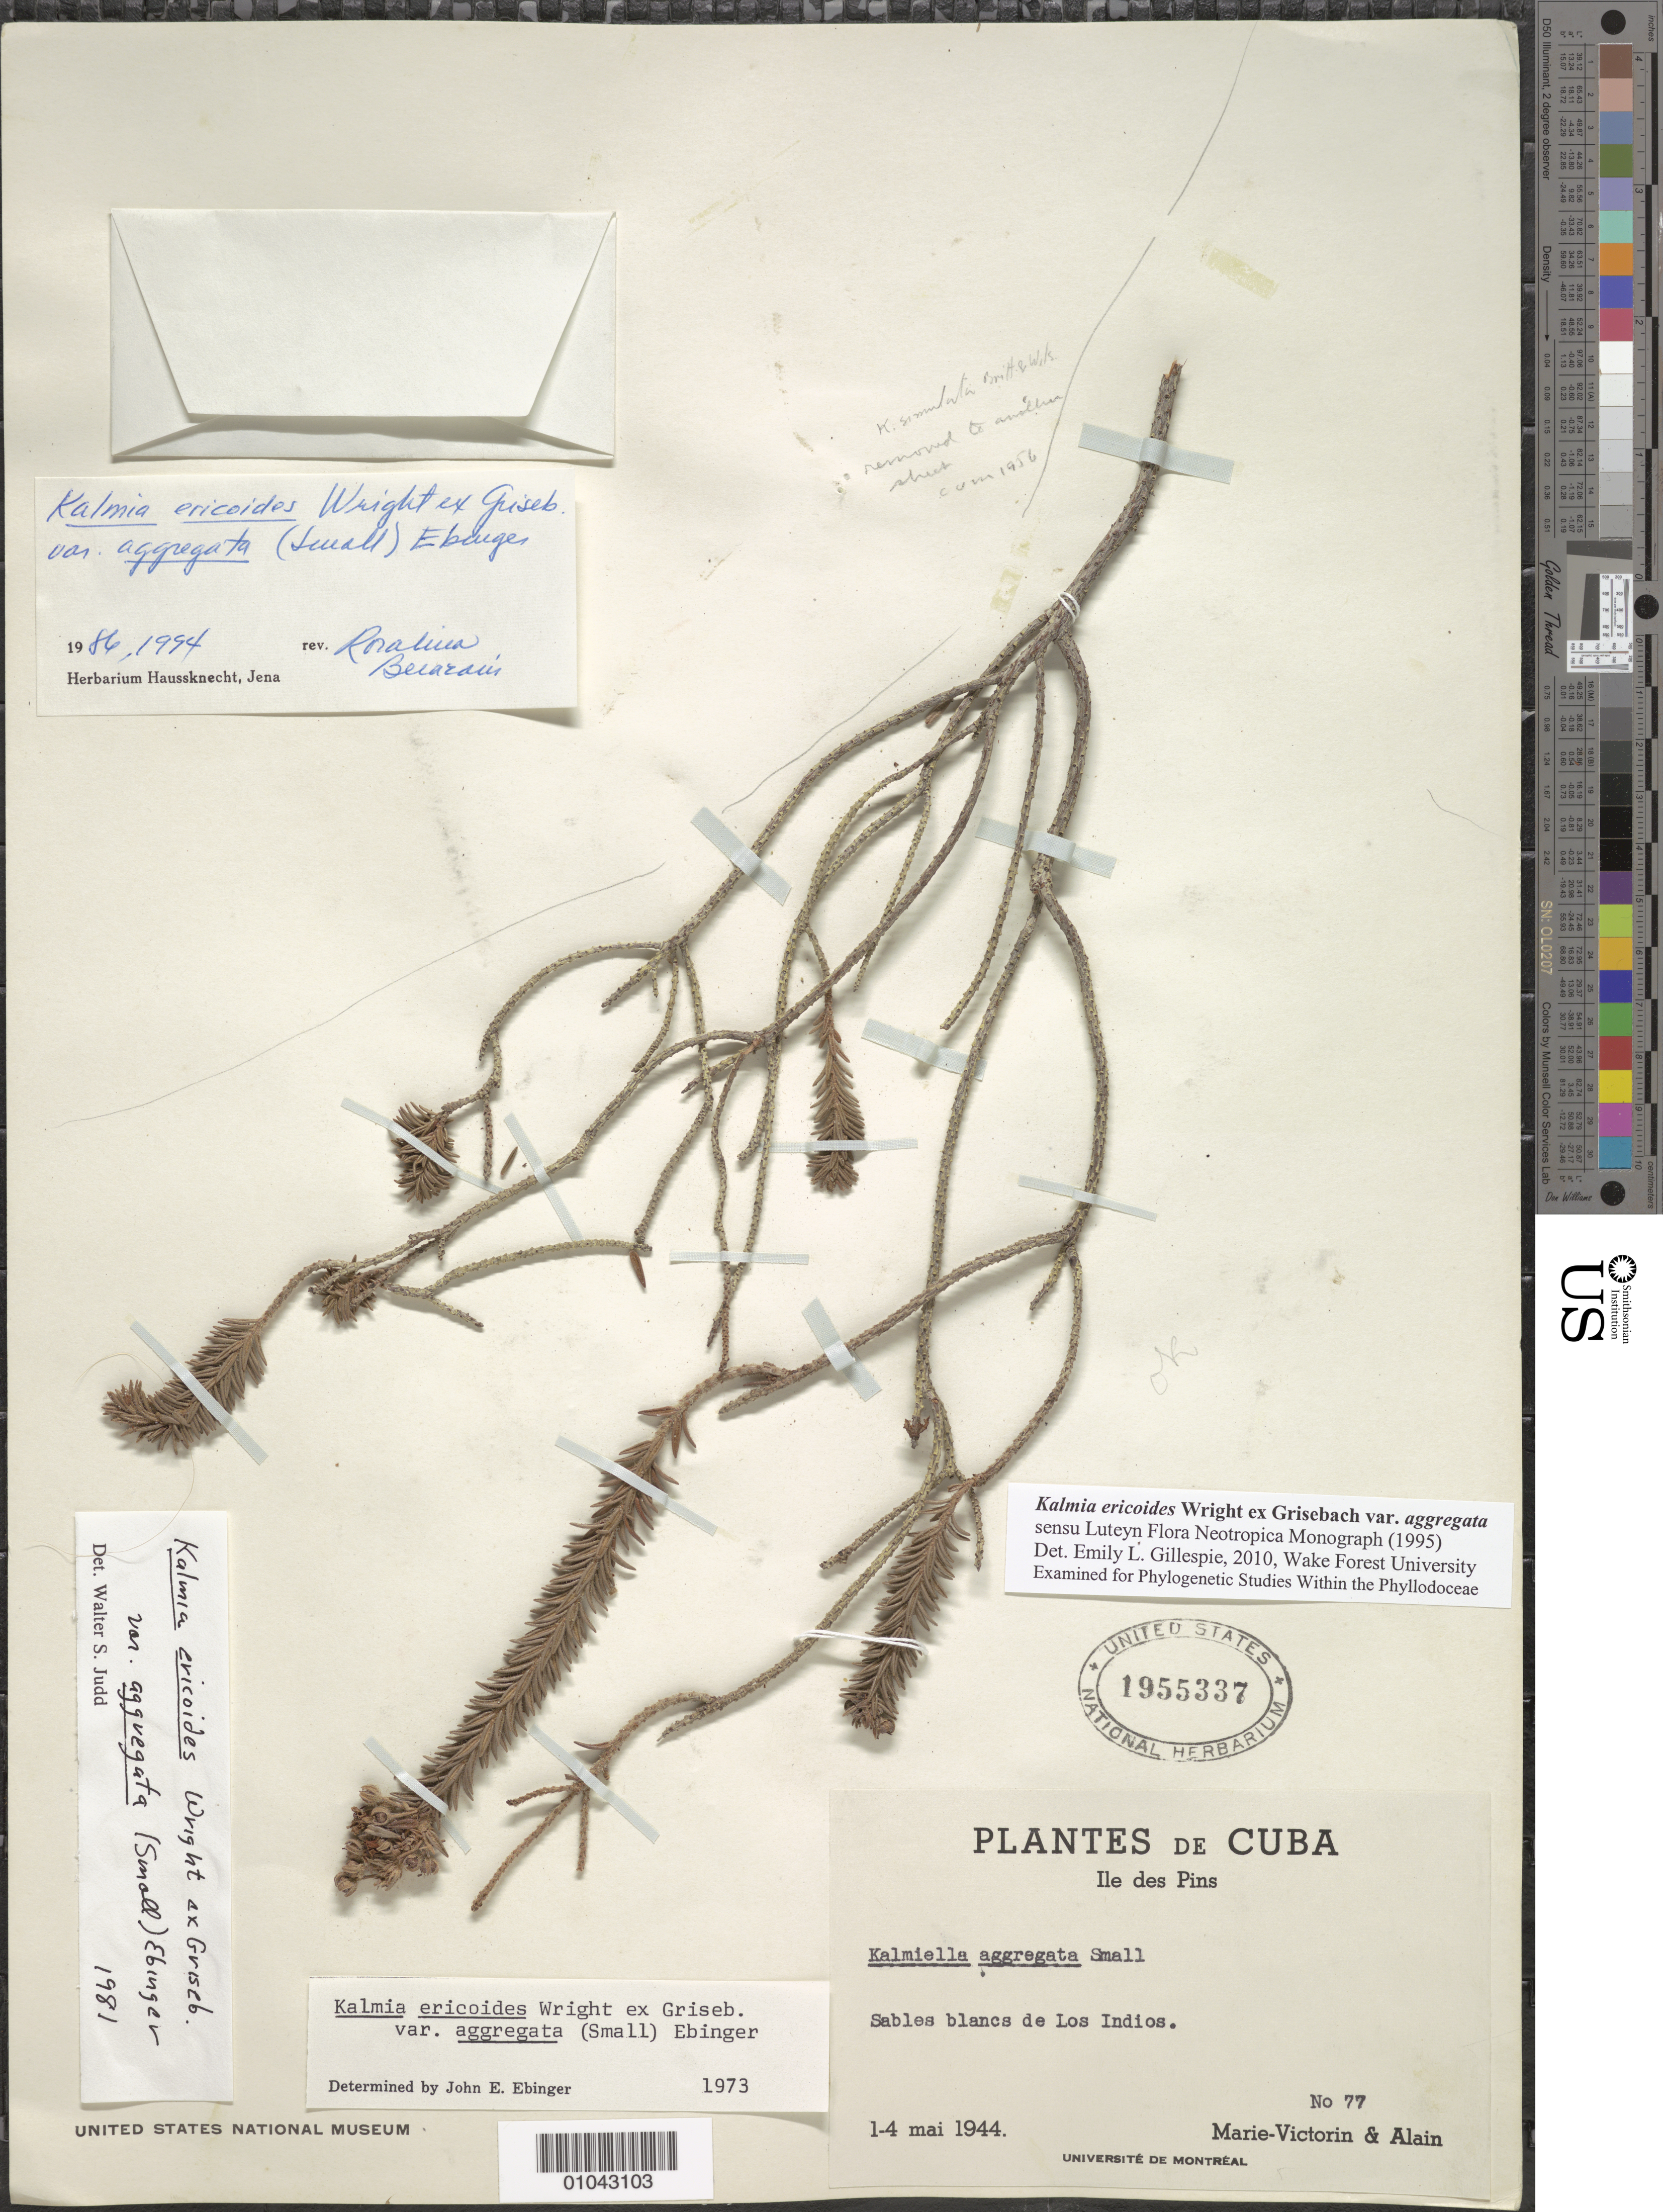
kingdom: Plantae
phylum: Tracheophyta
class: Magnoliopsida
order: Ericales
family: Ericaceae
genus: Kalmia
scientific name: Kalmia ericoides var. aggregata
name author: (Small) Ebinger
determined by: Judd, Walter S.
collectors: -. Marie-Victorin & A. H. Liogier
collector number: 77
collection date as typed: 01 May 1944 to 04 May 1944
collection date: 1944-05-01/1944-05-04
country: Cuba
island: Isla de la Juventud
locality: Los Indios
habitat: Sables blanc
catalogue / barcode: US 1955337